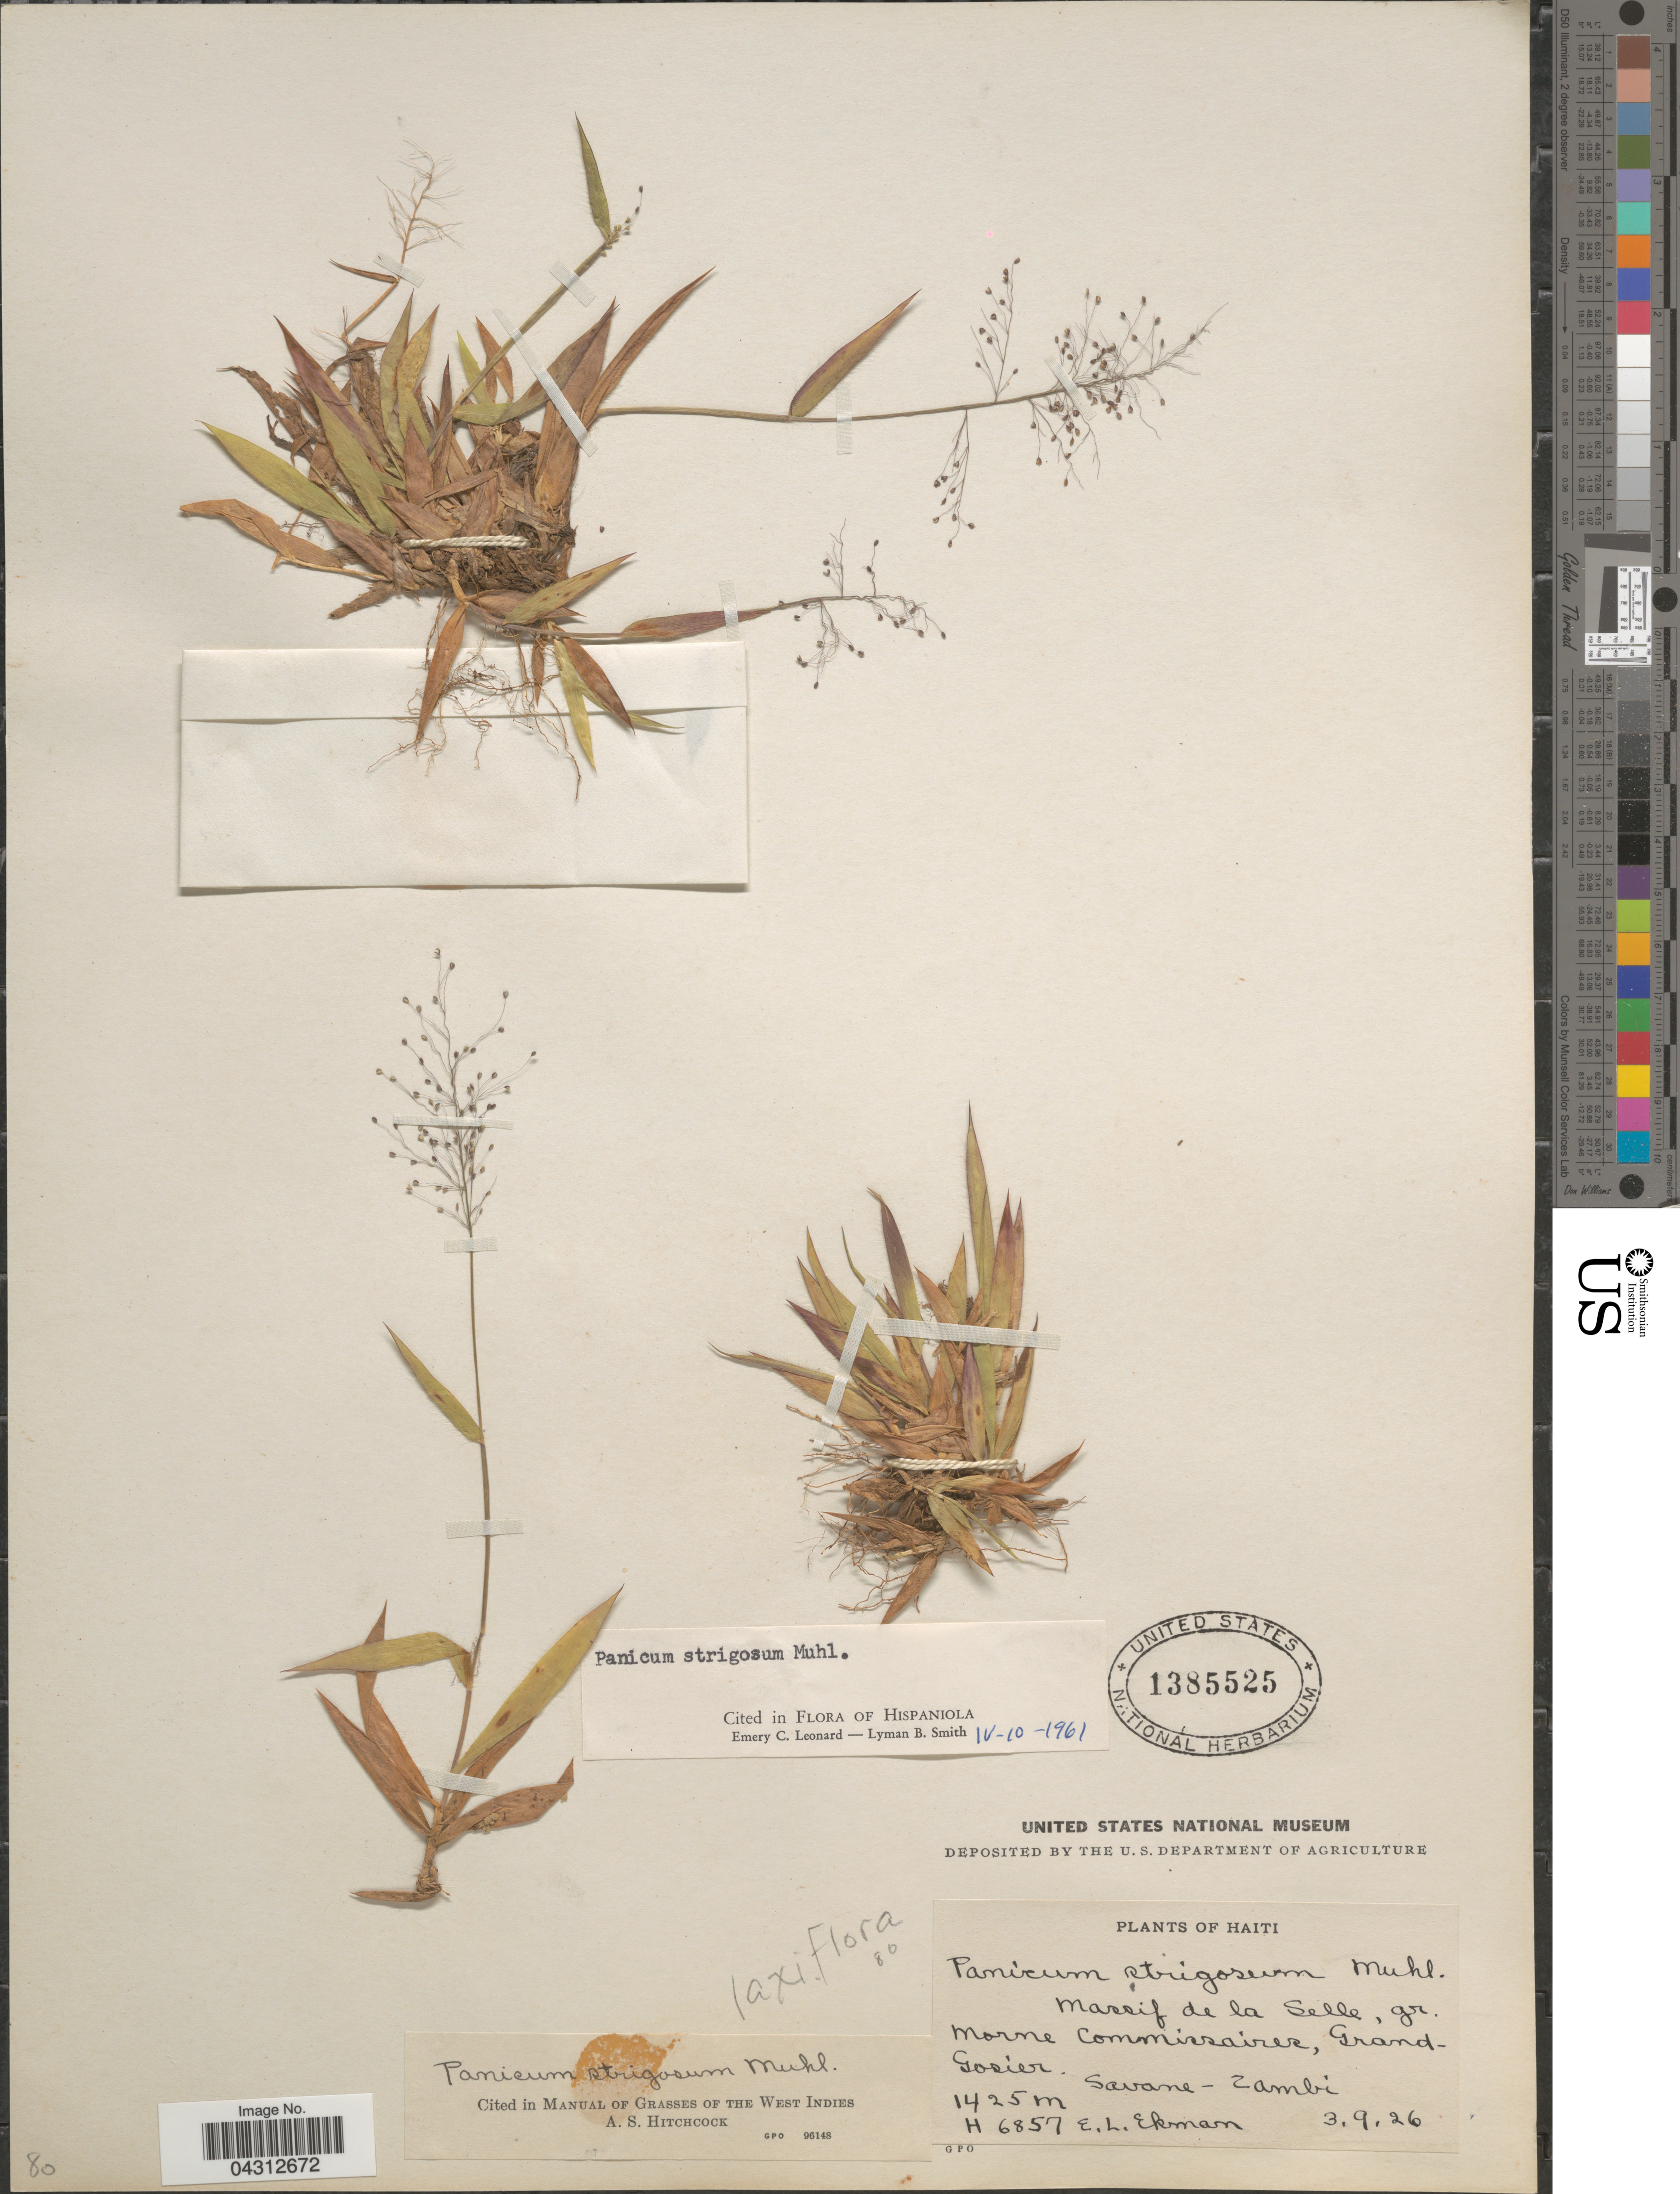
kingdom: Plantae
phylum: Tracheophyta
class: Liliopsida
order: Poales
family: Poaceae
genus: Dichanthelium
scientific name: Dichanthelium strigosum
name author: (Muhl. ex Elliott) Freckmann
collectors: E. L. Ekman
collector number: H 6857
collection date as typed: Transcribed d/m/y: 3/9/26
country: Haiti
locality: Massif de la Selle, gr. Morne Commissaires, Grand Gosier.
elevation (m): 1425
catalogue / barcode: US 1385525